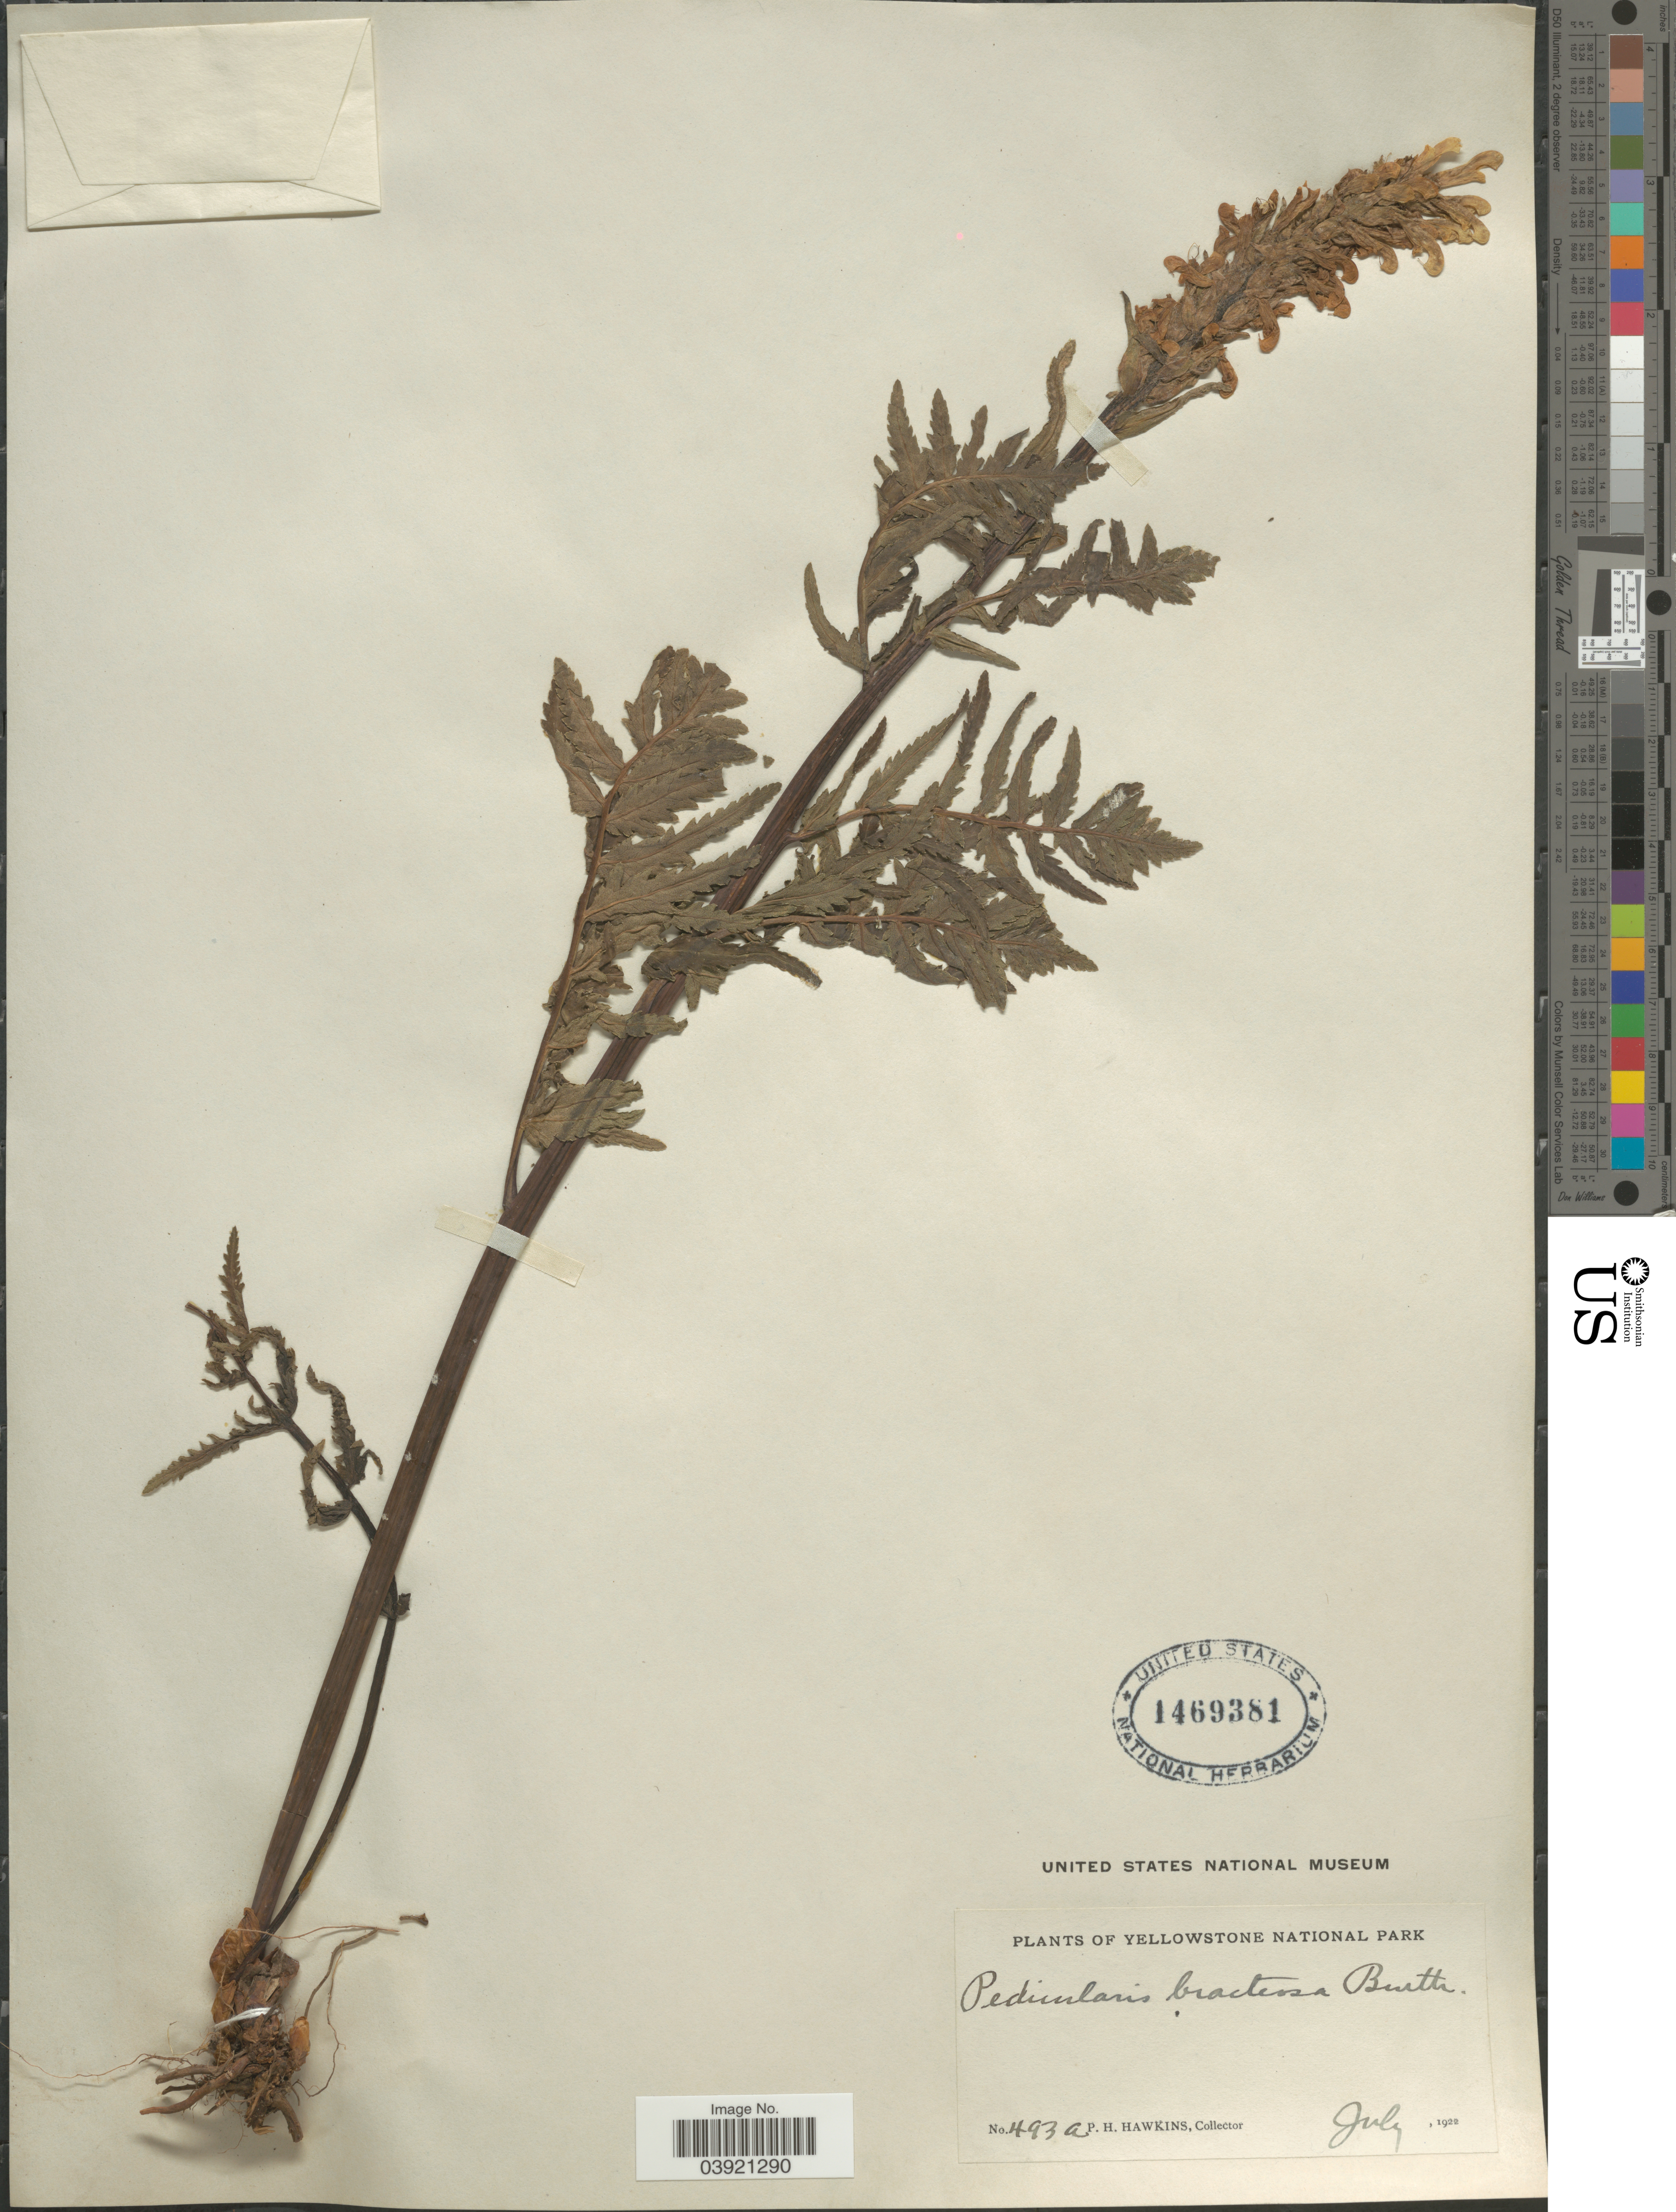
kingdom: Plantae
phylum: Tracheophyta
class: Magnoliopsida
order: Lamiales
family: Orobanchaceae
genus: Pedicularis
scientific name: Pedicularis bracteosa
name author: Benth.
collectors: P. Hawkins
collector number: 493a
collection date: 1922-07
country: United States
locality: Yellowstone National Park.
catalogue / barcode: US 1469381